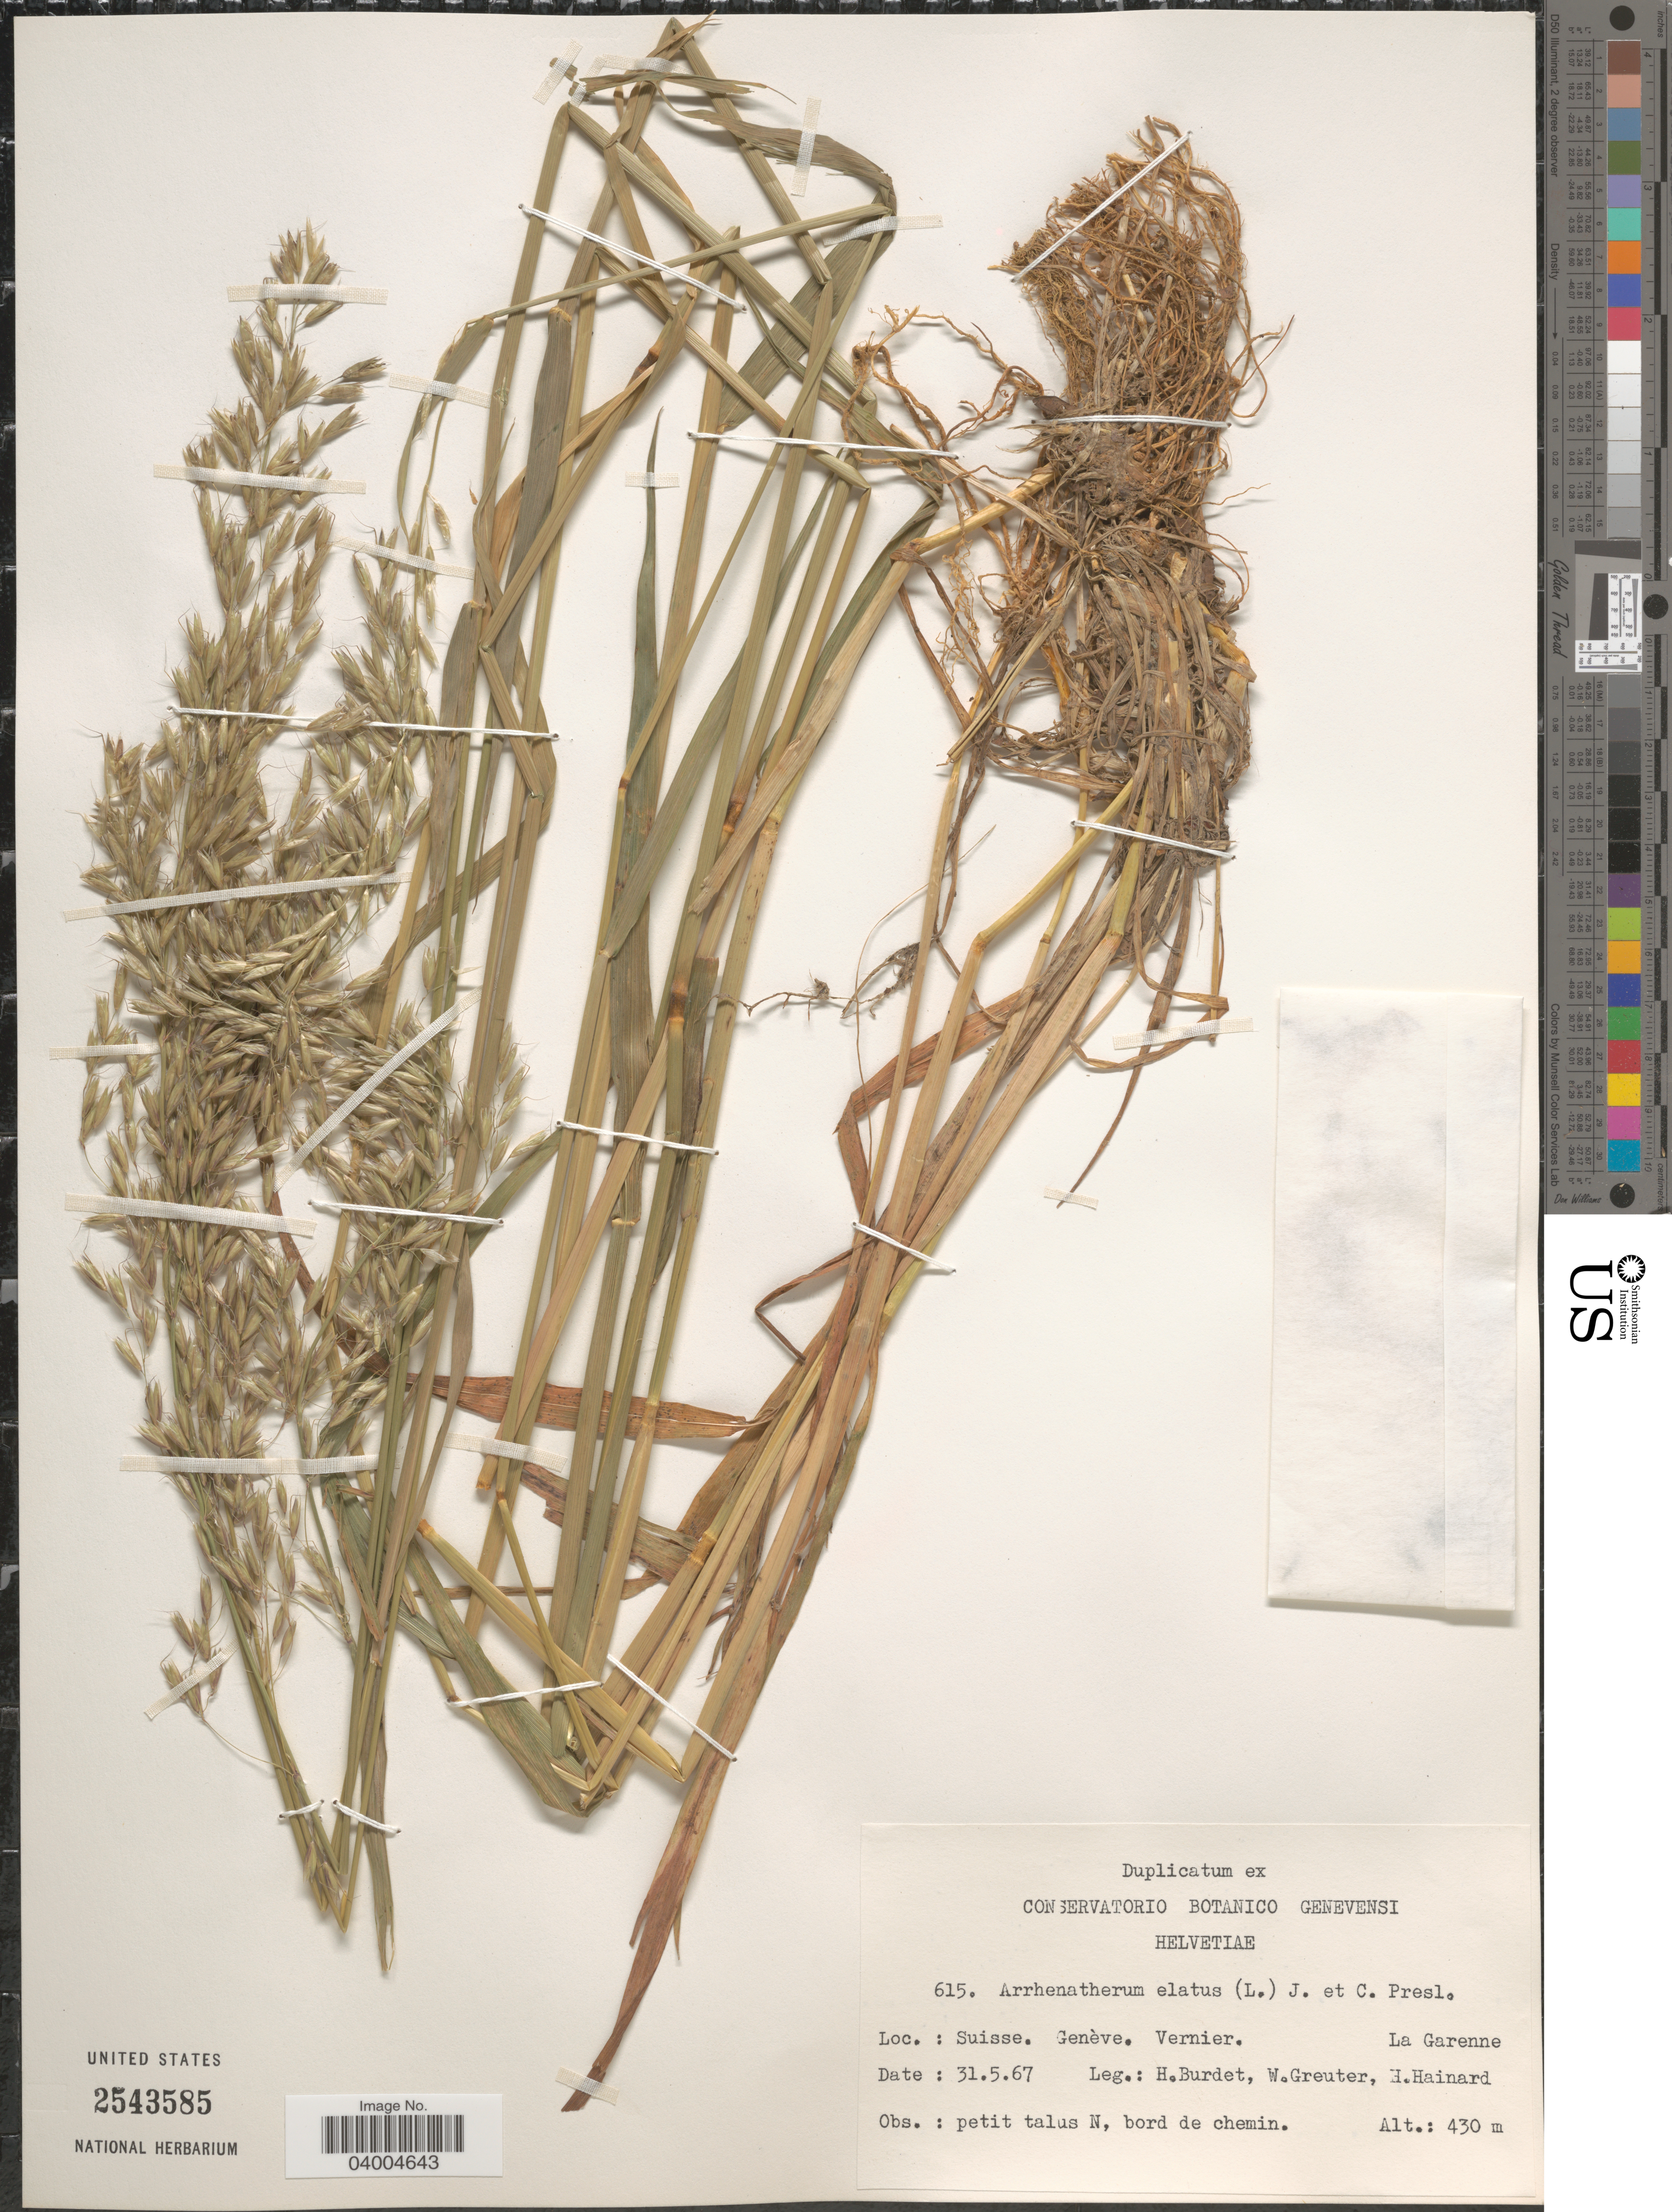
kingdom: Plantae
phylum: Tracheophyta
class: Liliopsida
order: Poales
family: Poaceae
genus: Arrhenatherum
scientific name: Arrhenatherum elatius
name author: (L.) J. Presl & C. Presl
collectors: H. M. Burdet, W. Greuter & H. Hainard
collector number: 615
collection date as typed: Transcribed d/m/y: 31/5/67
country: Switzerland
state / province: Genève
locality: Helvetiae. Suisse. Genève. Vernier. La Garenne. Petit talus N, bord de chemin.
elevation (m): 430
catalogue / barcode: US 2543585